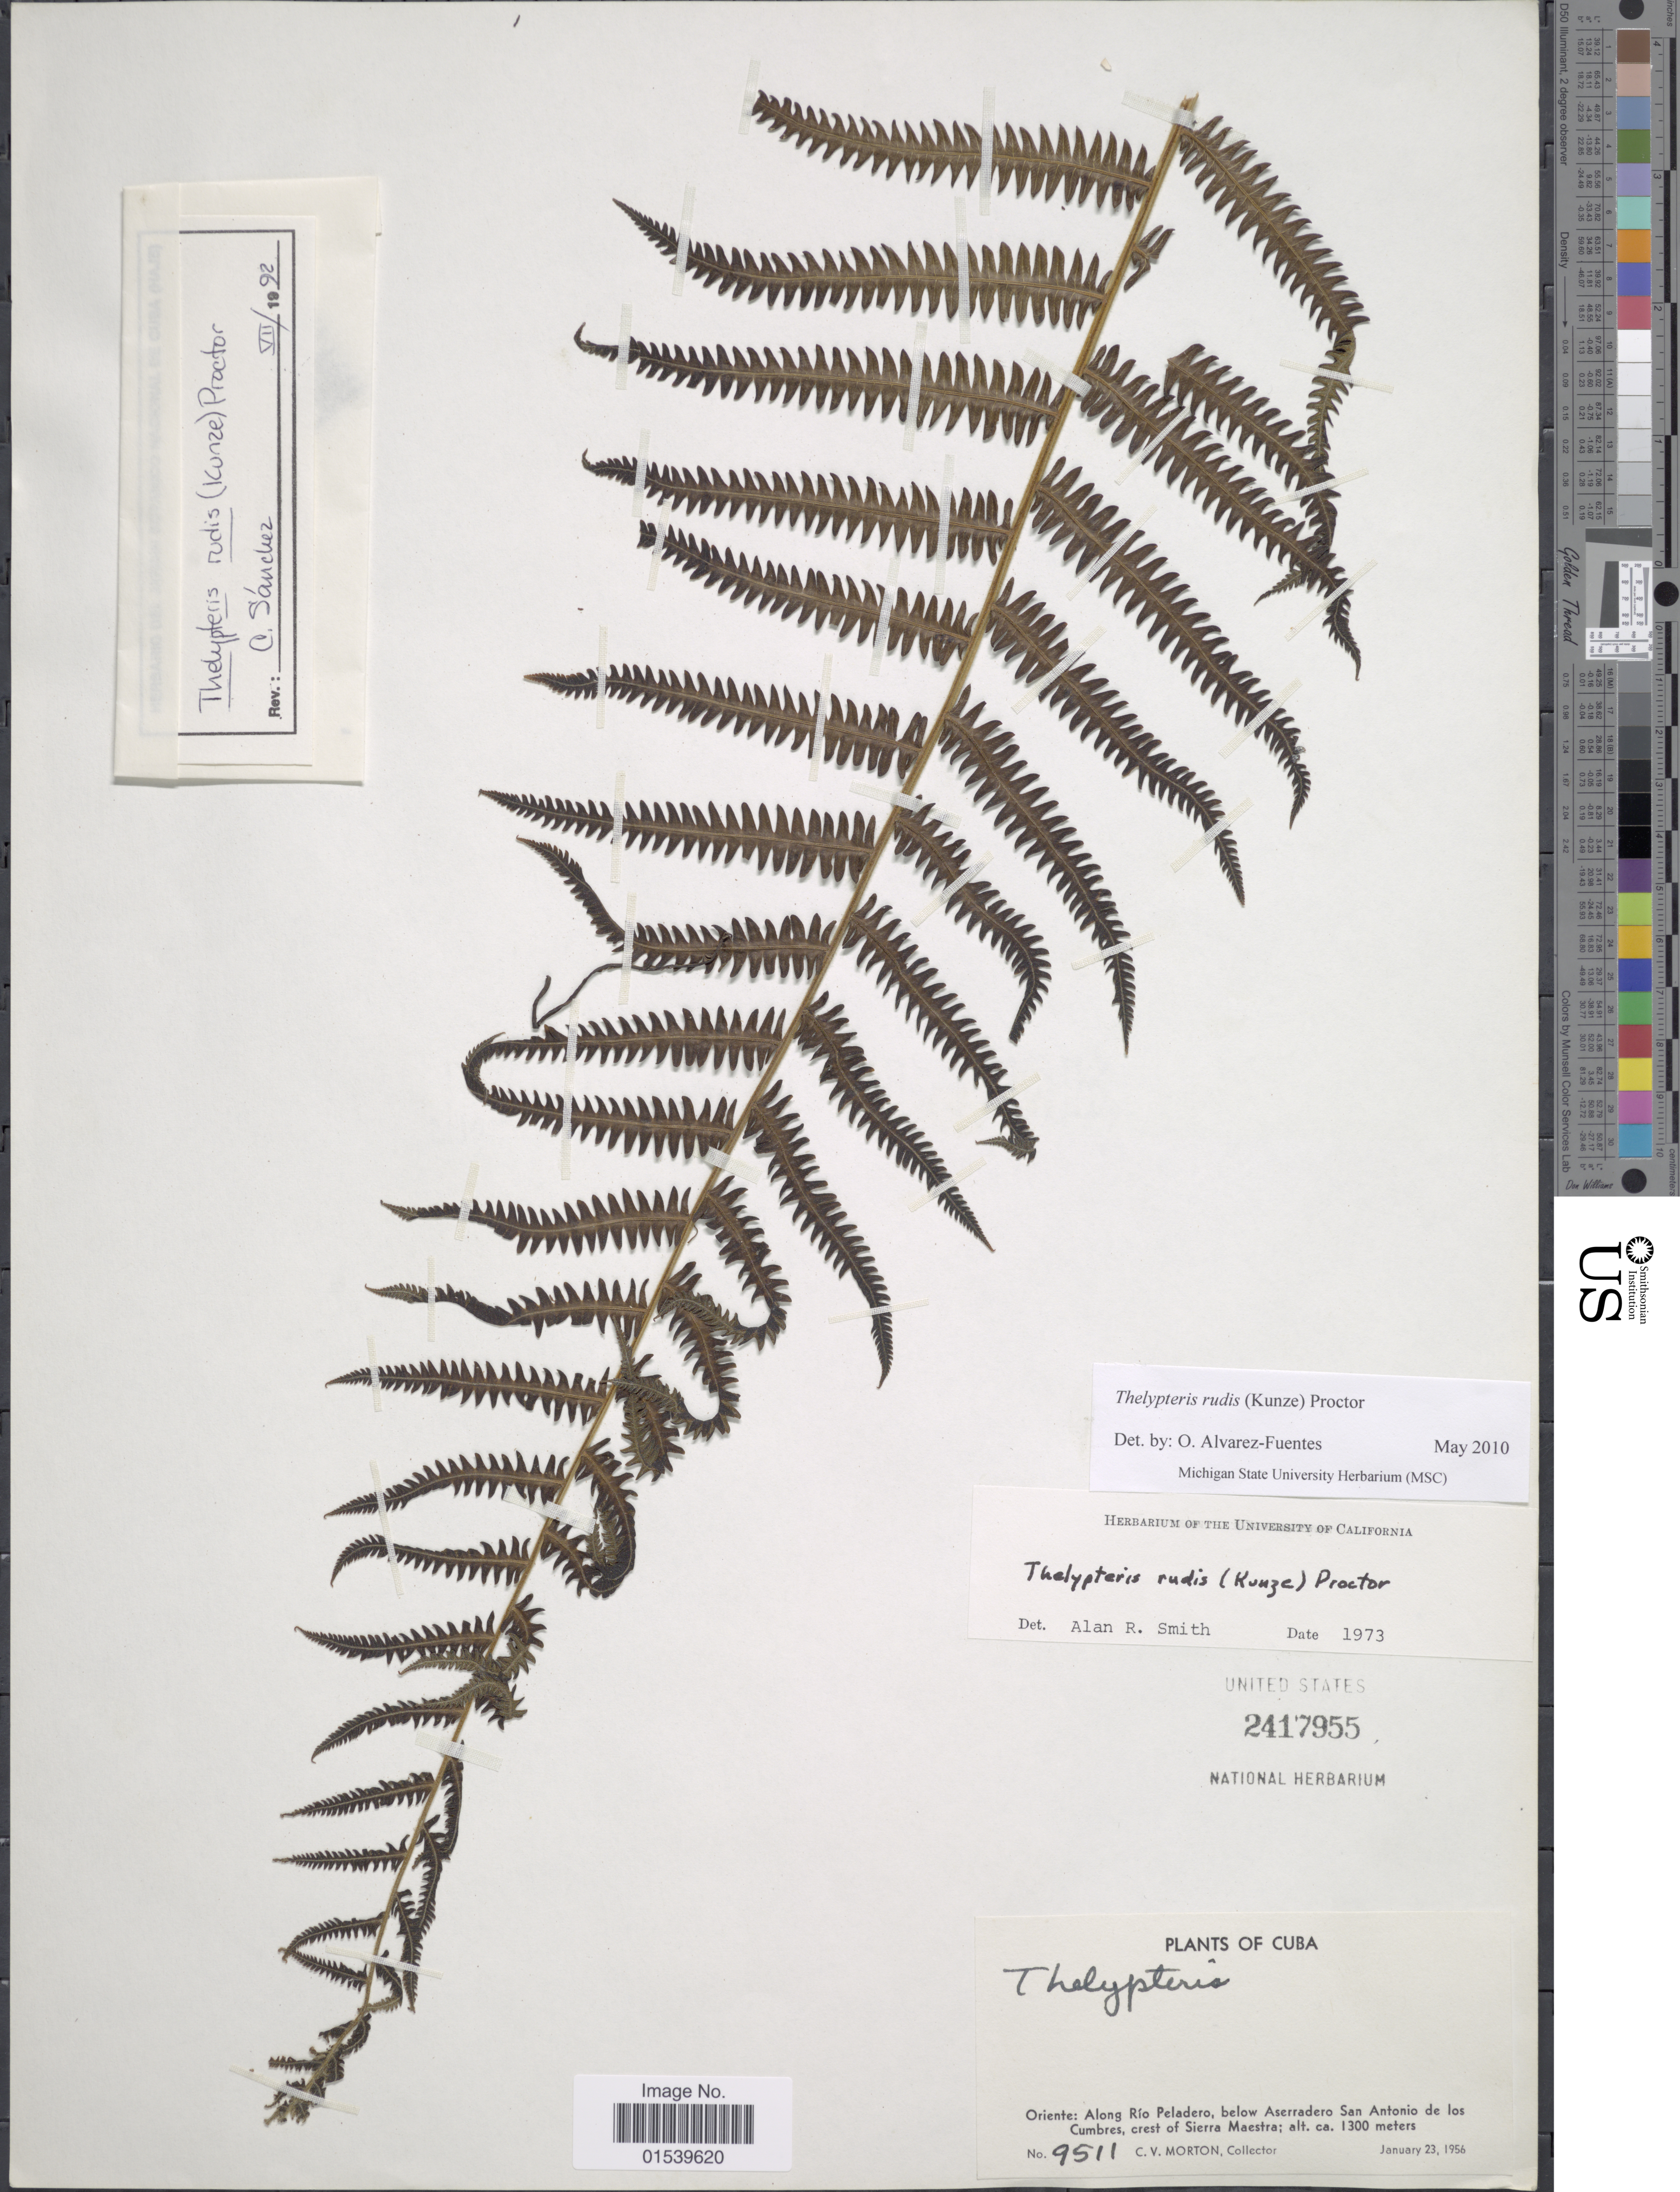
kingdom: Plantae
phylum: Tracheophyta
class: Polypodiopsida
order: Polypodiales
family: Thelypteridaceae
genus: Amauropelta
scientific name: Amauropelta rudis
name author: (Kunze) Pic. Serm.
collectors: C. V. Morton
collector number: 9511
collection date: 1956-01-23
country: Cuba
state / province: Oriente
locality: Oriente: along Rio Peladero, below Asseradero San Antonio de los Cumbres, crest of Sierra Maestra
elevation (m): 1300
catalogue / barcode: US 2417955